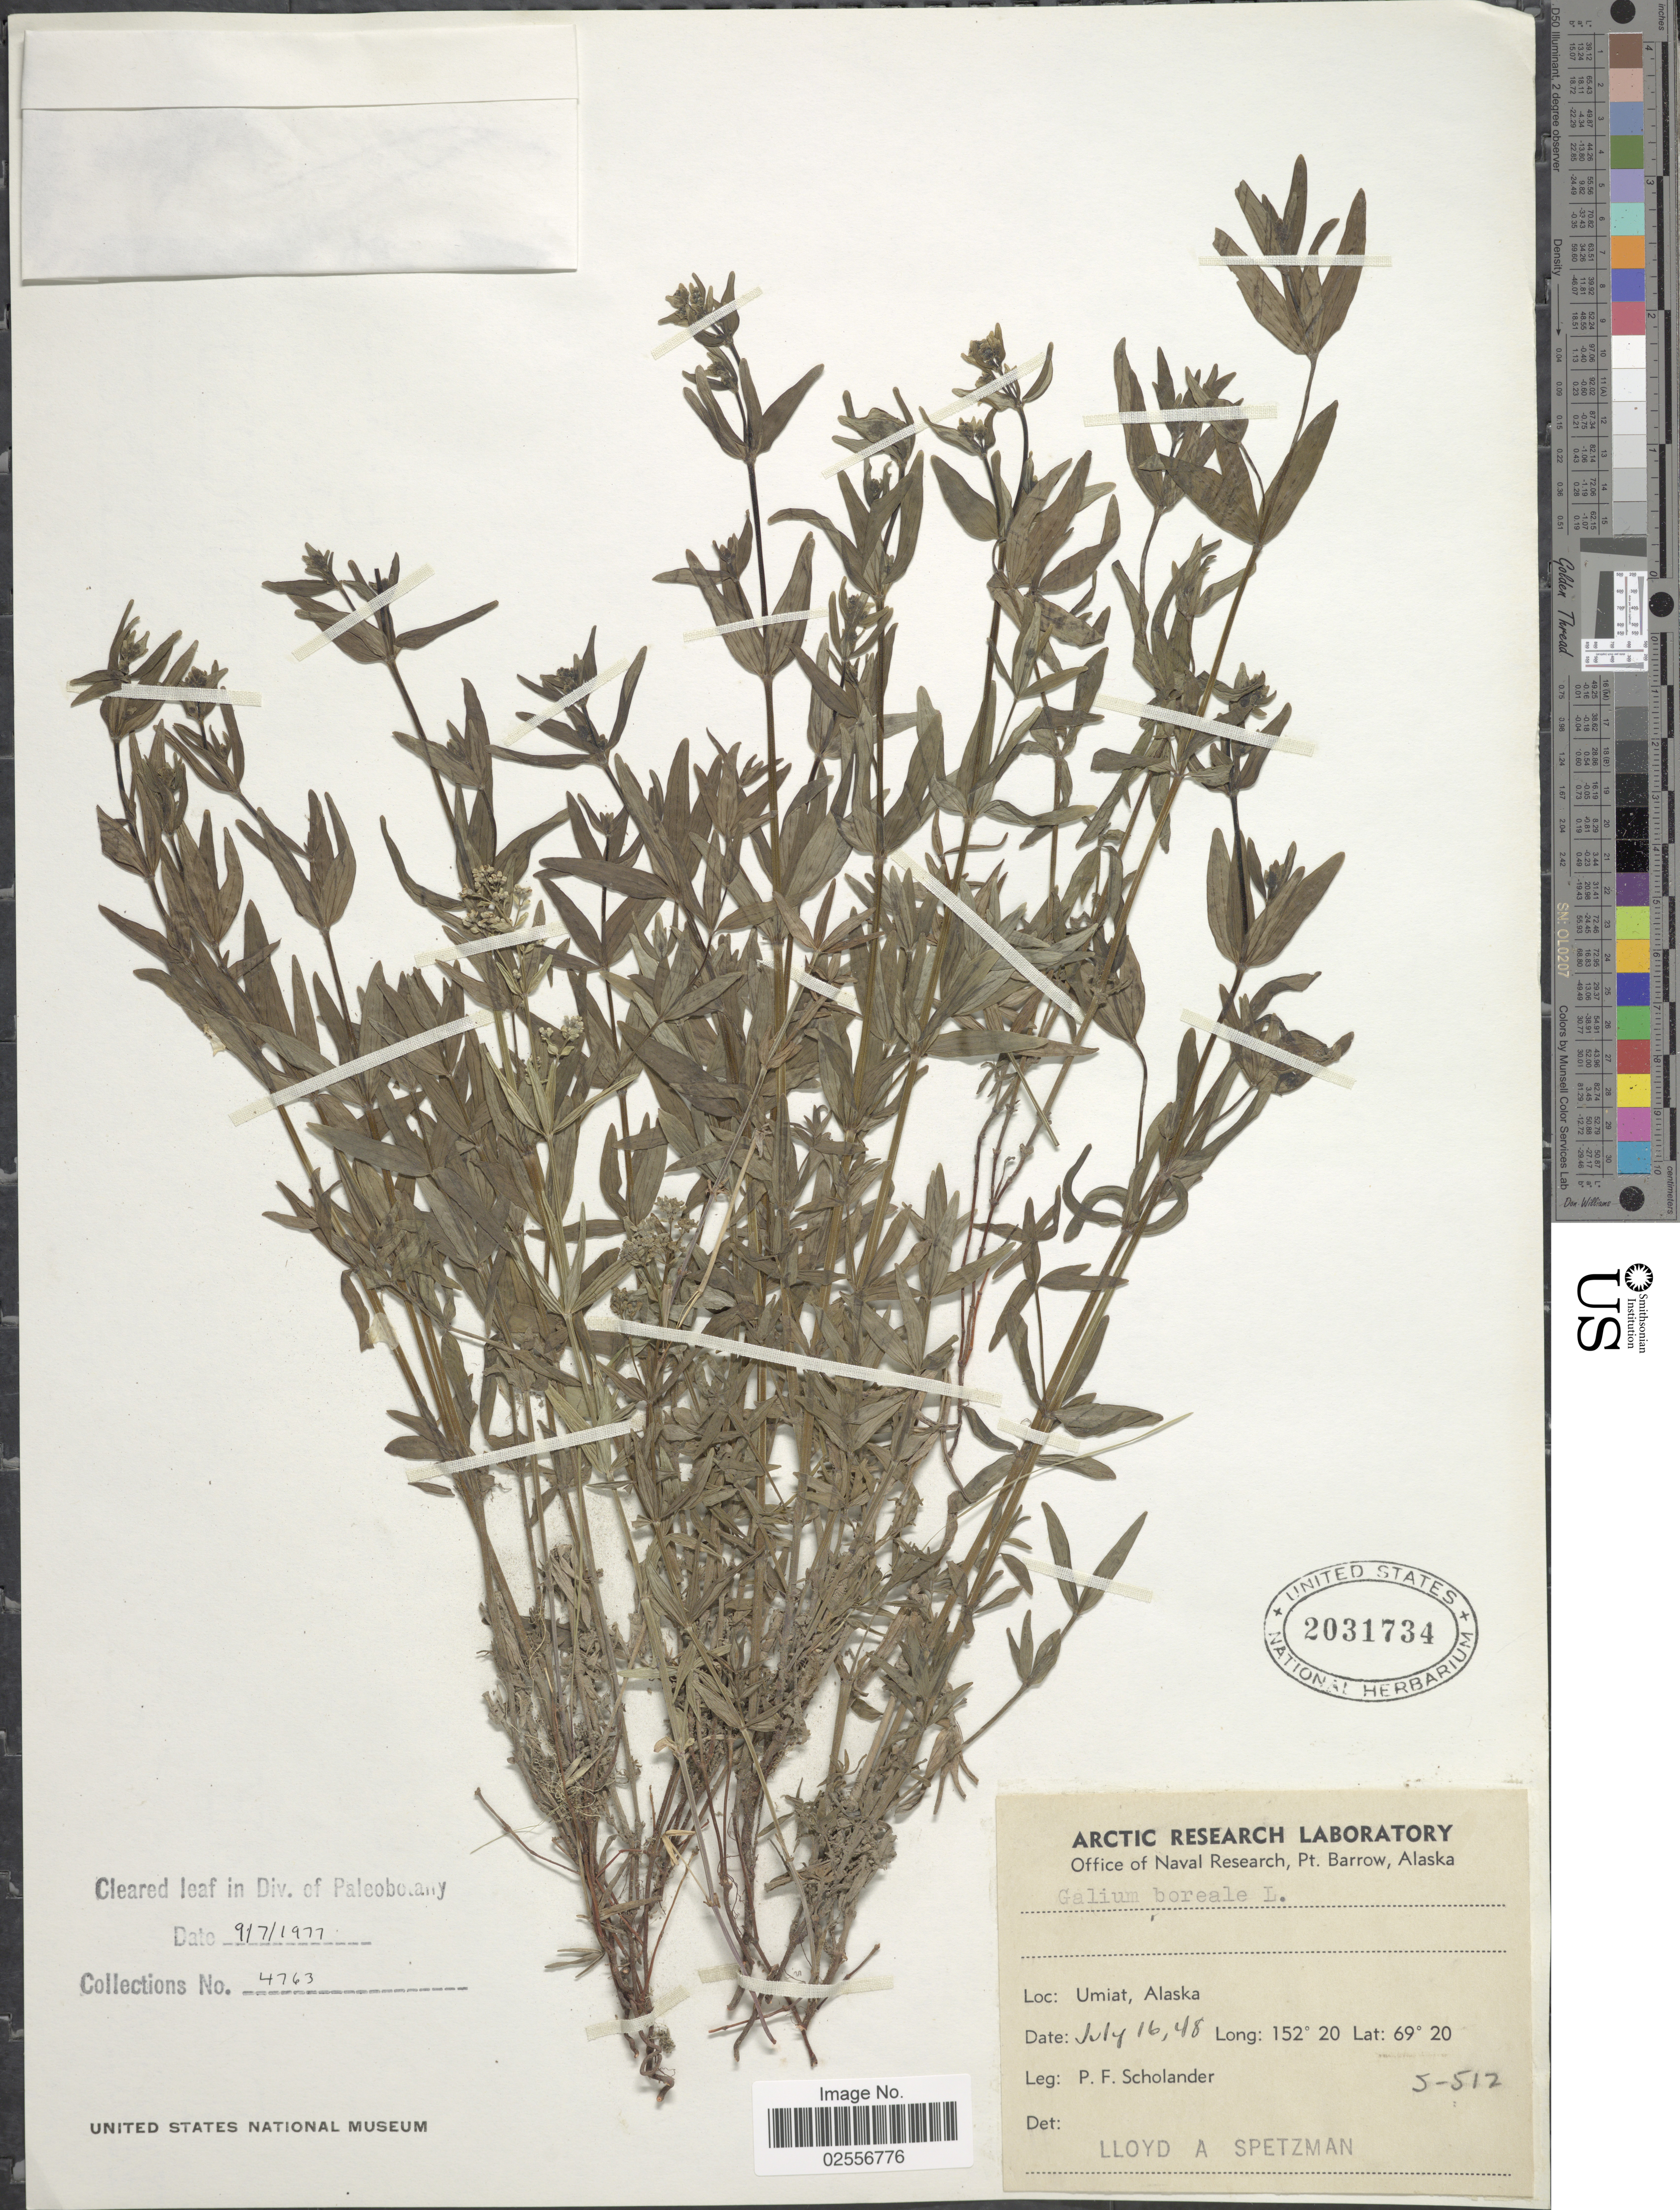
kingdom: Plantae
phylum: Tracheophyta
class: Magnoliopsida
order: Gentianales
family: Rubiaceae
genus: Galium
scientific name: Galium boreale L.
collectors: P. Scholander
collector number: S-512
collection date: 1948-07-16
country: United States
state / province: Alaska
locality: Umiat.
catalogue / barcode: US 2031734